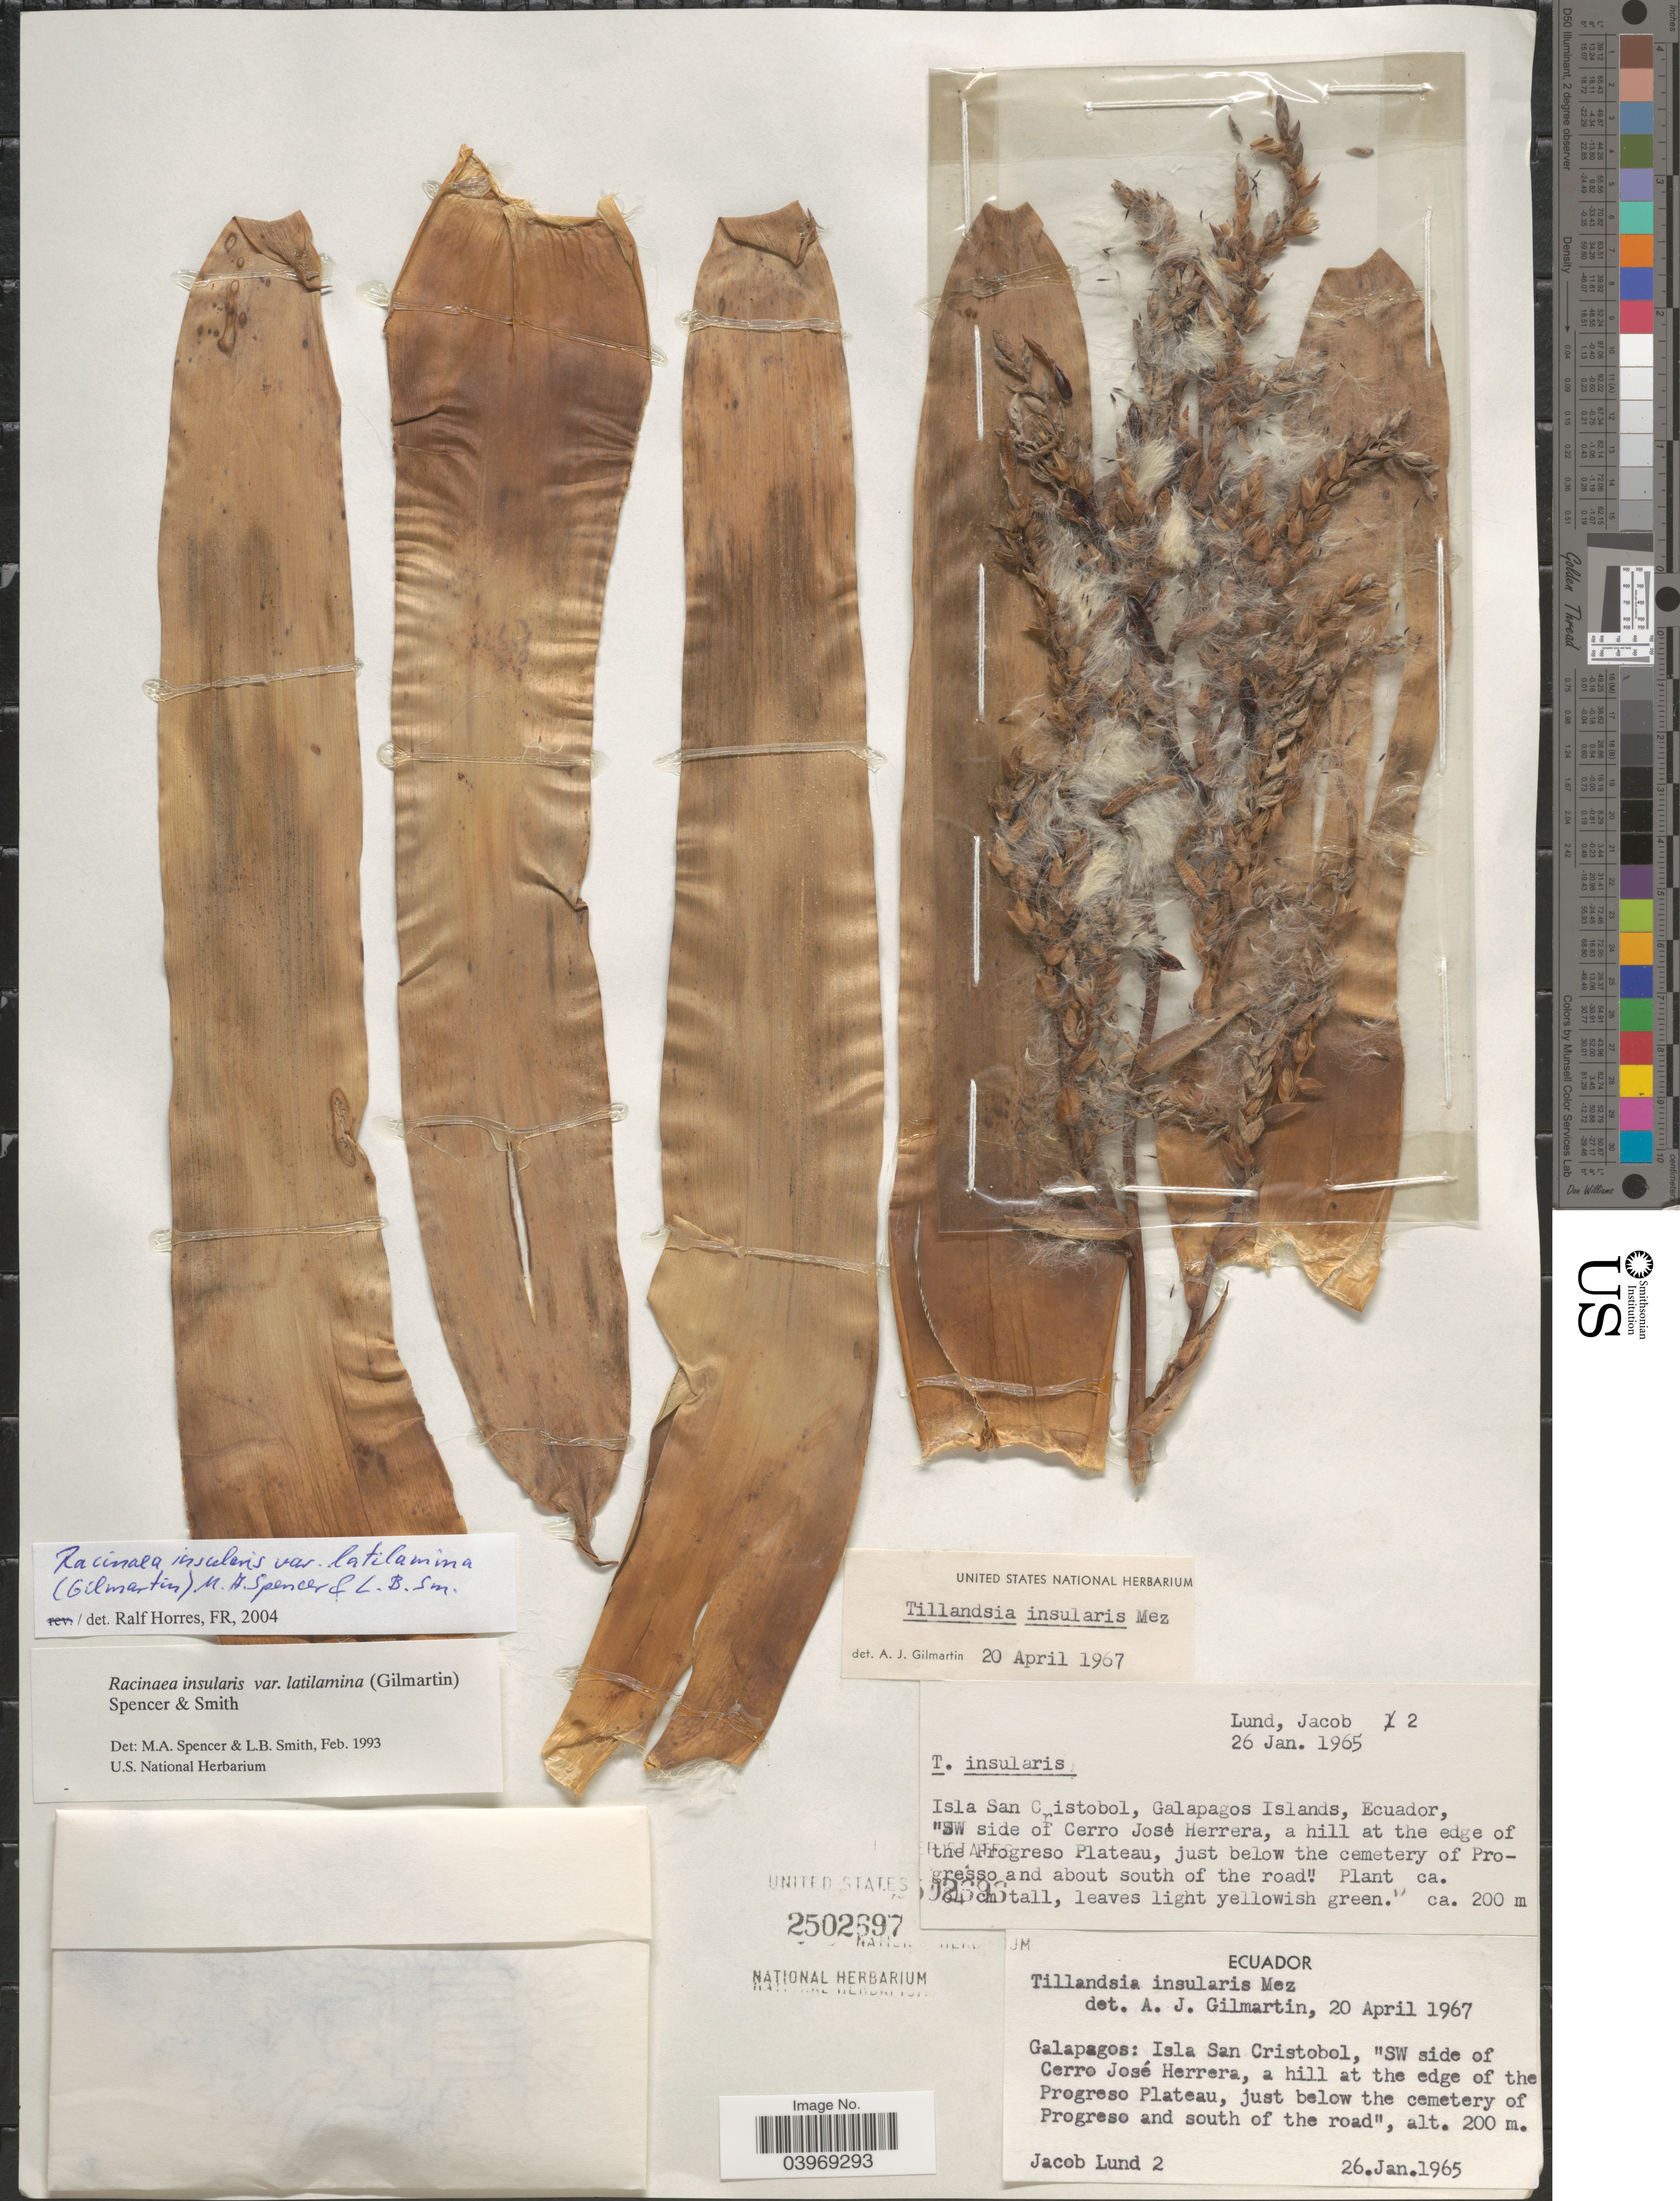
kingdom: Plantae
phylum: Tracheophyta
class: Liliopsida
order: Poales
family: Bromeliaceae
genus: Racinaea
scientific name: Racinaea insularis var. latilamina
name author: (Gilmartin) M.A. Spencer & L.B. Sm.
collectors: J. Lund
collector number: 2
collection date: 1965-01-26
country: Ecuador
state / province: Colón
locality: Galapagos: Isla San Cristobal, "SW side of Cerro José Herrera, a hill at the edge of the Progreso Plateau, just below the cemetry of Progreso and south of the road".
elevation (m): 200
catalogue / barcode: US 2502697